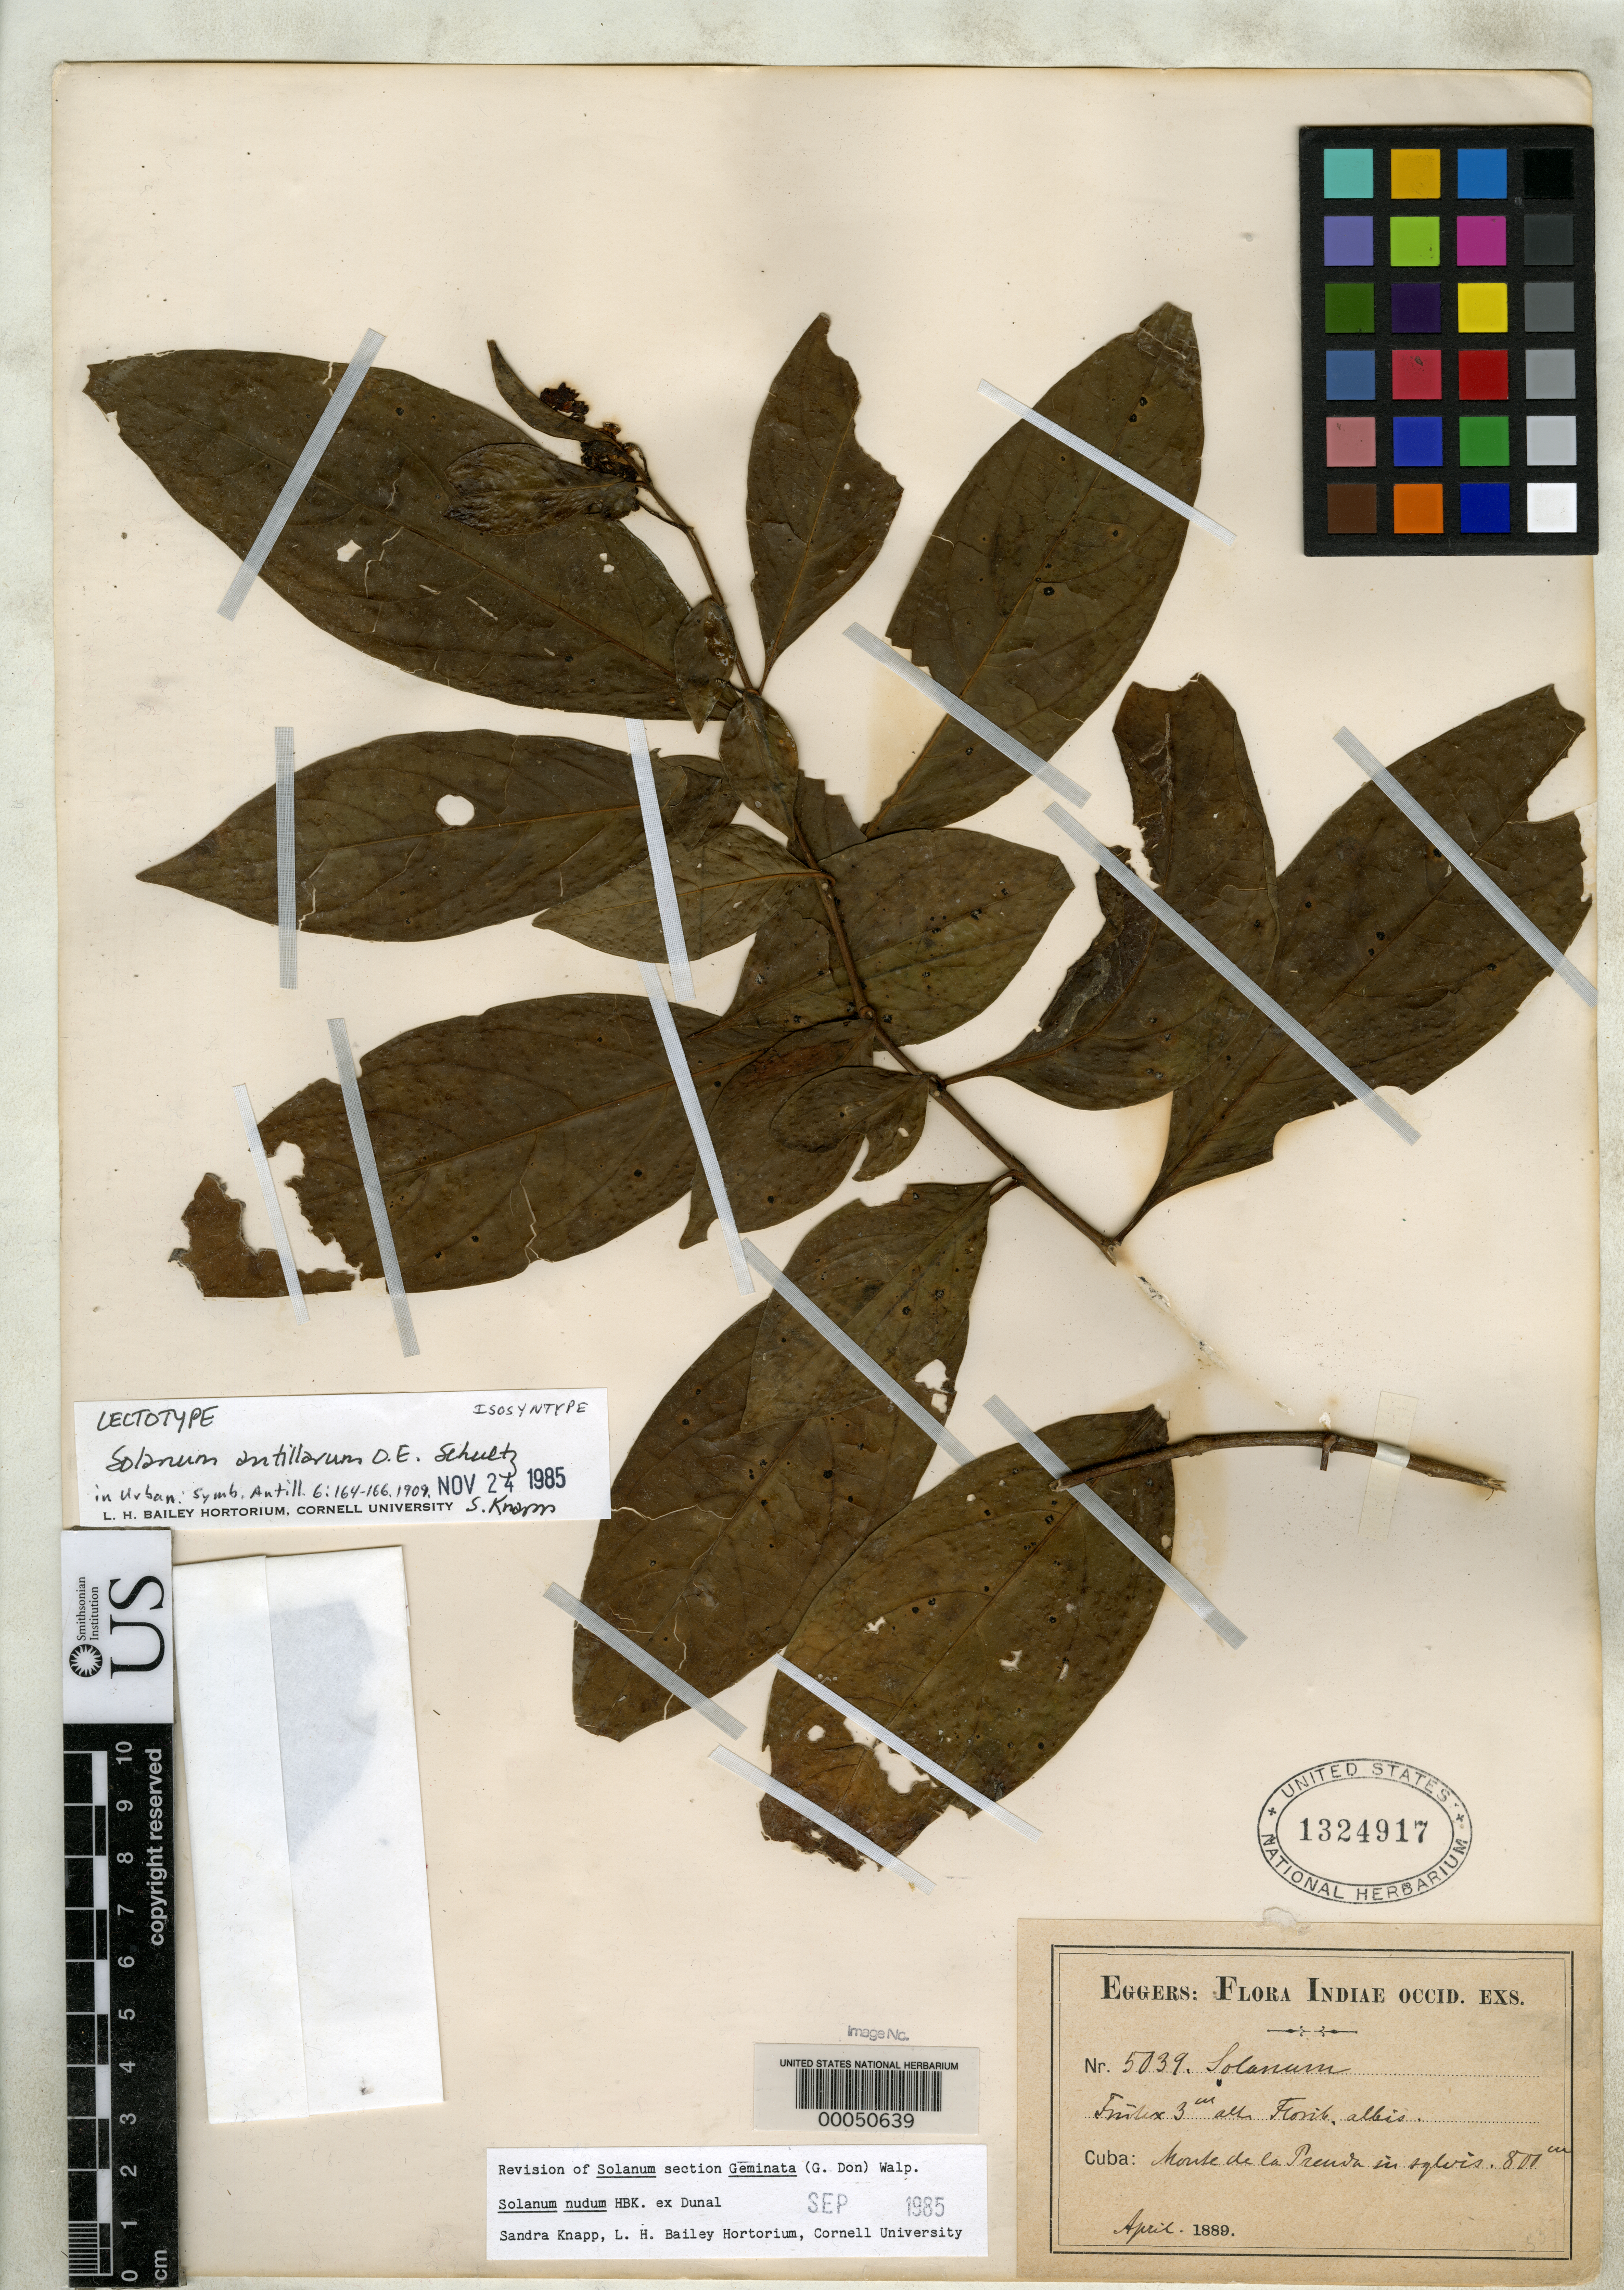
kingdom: Plantae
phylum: Tracheophyta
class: Magnoliopsida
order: Solanales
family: Solanaceae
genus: Solanum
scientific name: Solanum antillarum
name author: O.E. Schulz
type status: Isosyntype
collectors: H. F. A. von Eggers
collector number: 5039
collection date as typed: Apr 1889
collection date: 1889-04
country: Cuba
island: Greater Antilles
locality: Monte de la (Preuta) in sylvis.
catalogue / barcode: US 1324917